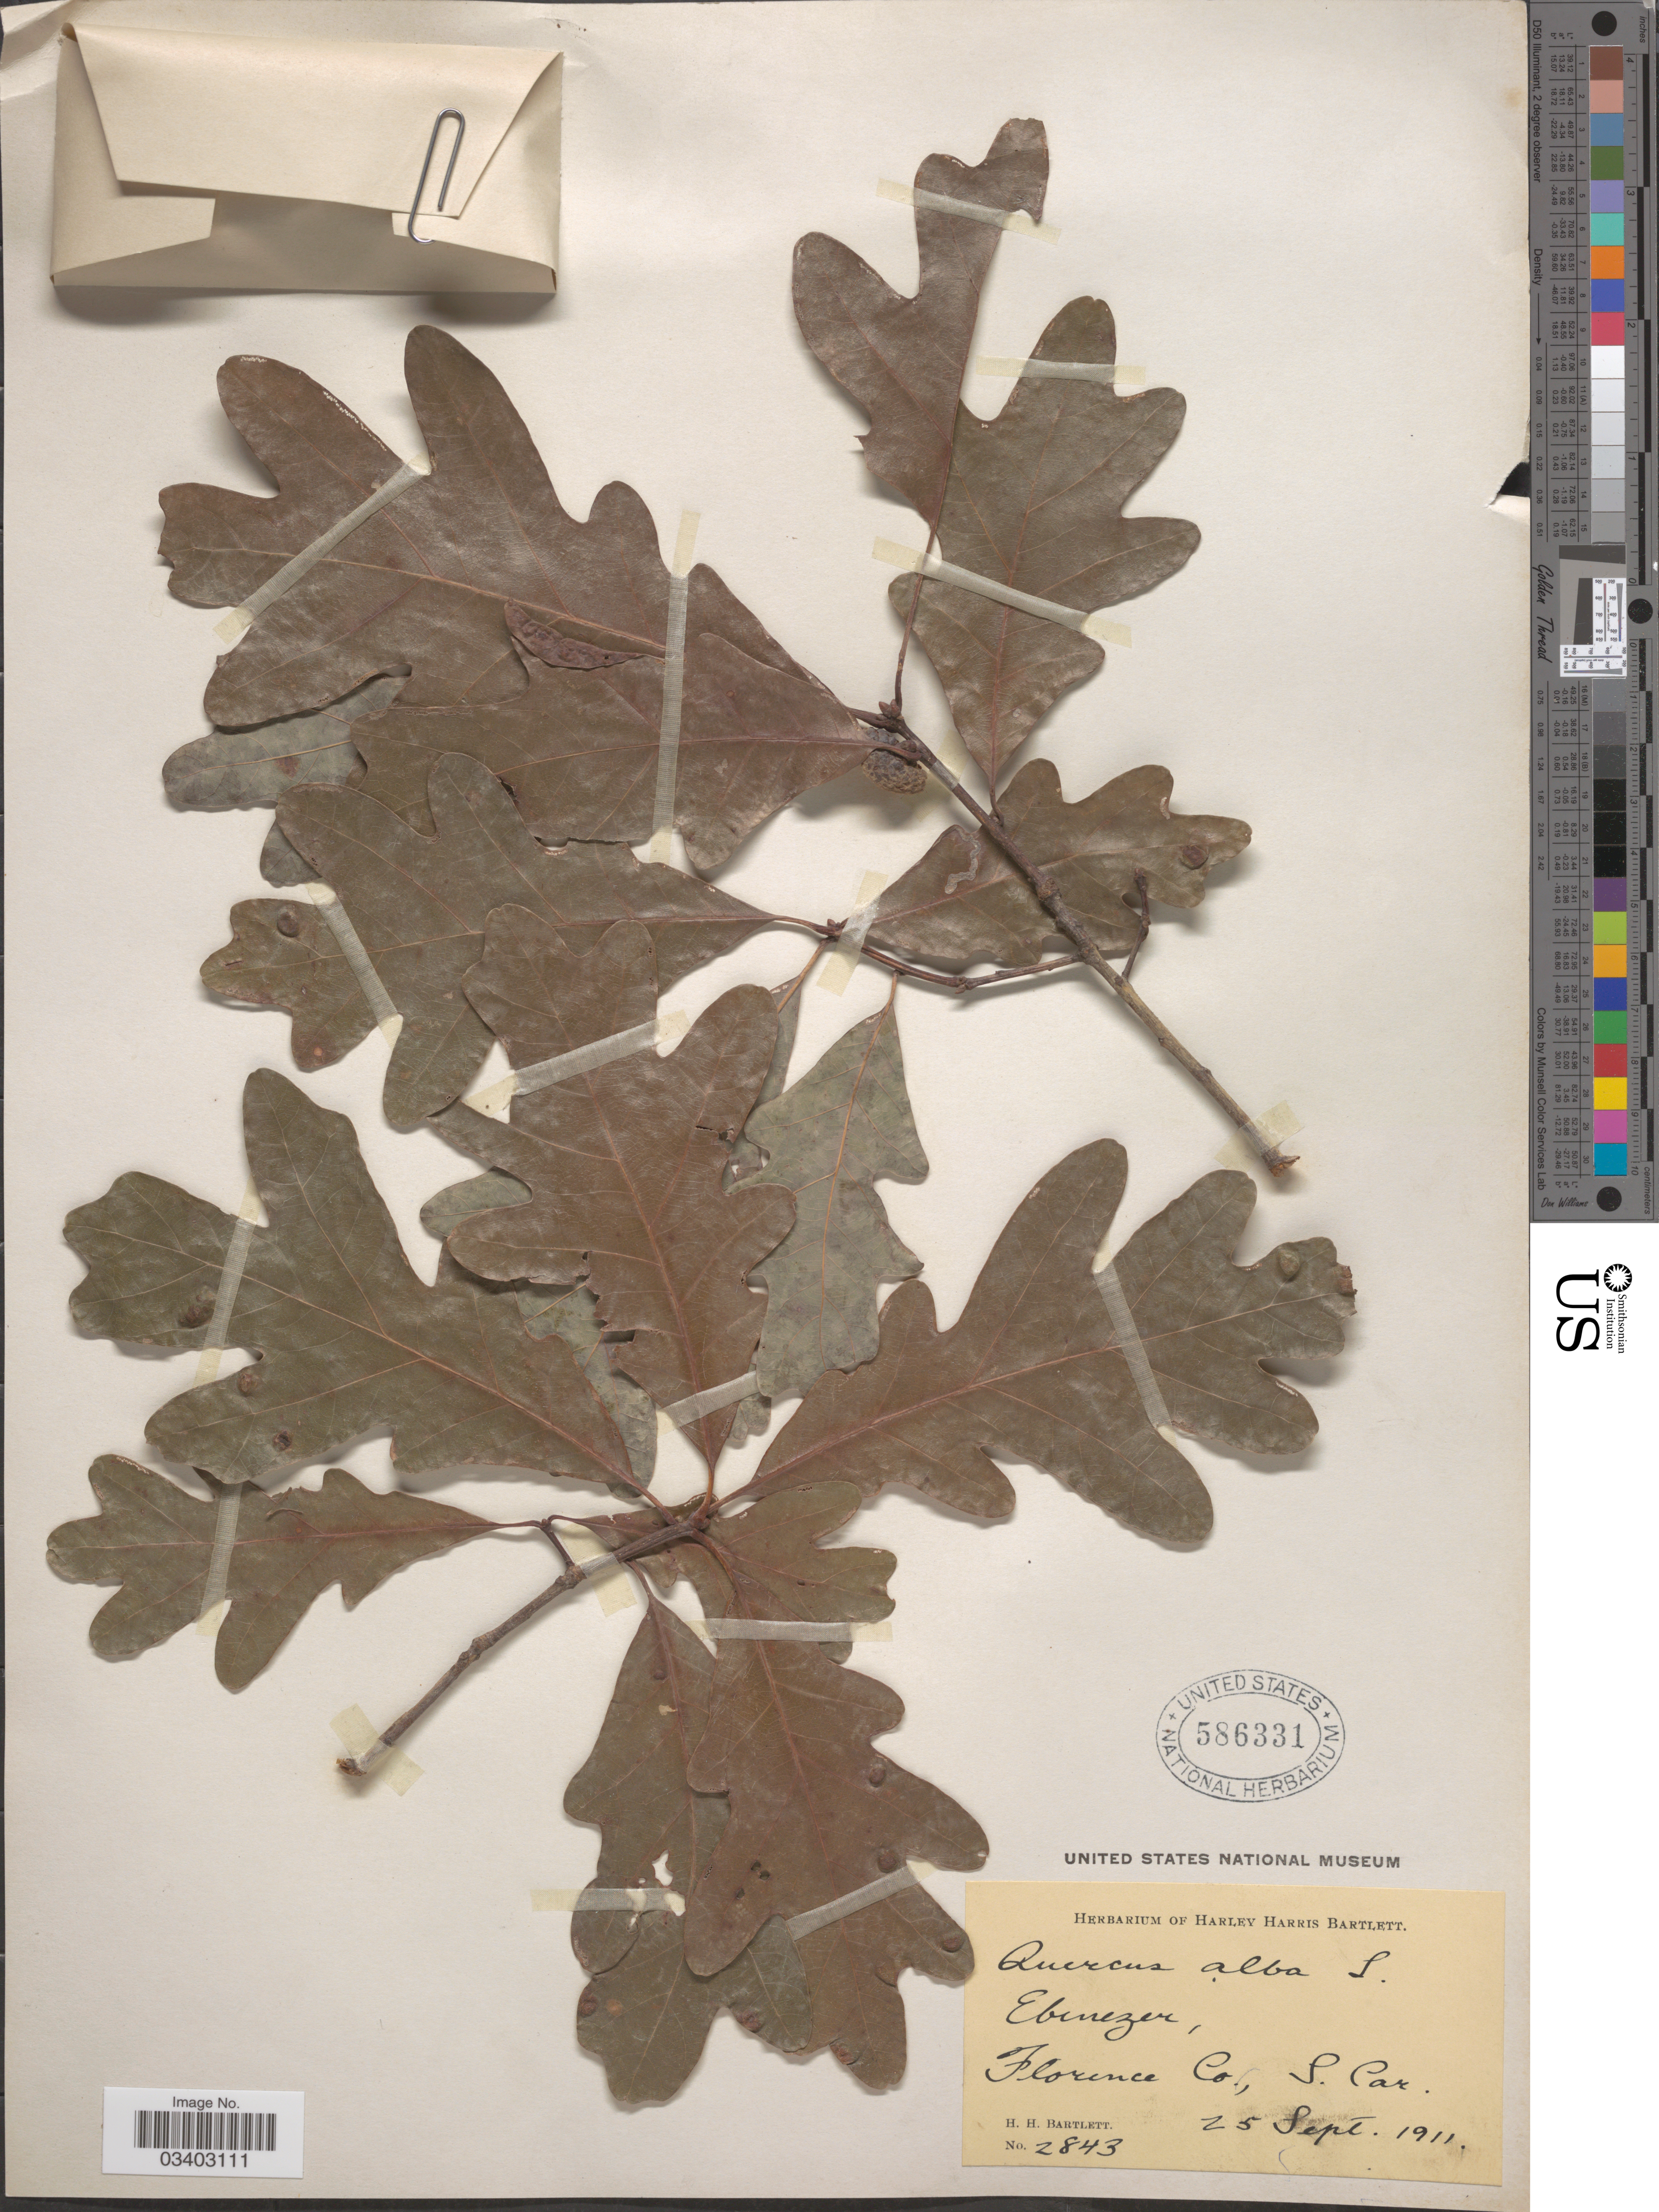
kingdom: Plantae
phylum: Tracheophyta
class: Magnoliopsida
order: Fagales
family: Fagaceae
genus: Quercus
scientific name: Quercus alba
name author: L.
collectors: H. H. Bartlett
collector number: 2843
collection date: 1911-09-25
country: United States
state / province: South Carolina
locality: Ebenezer, Florence Co.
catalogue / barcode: US 586331